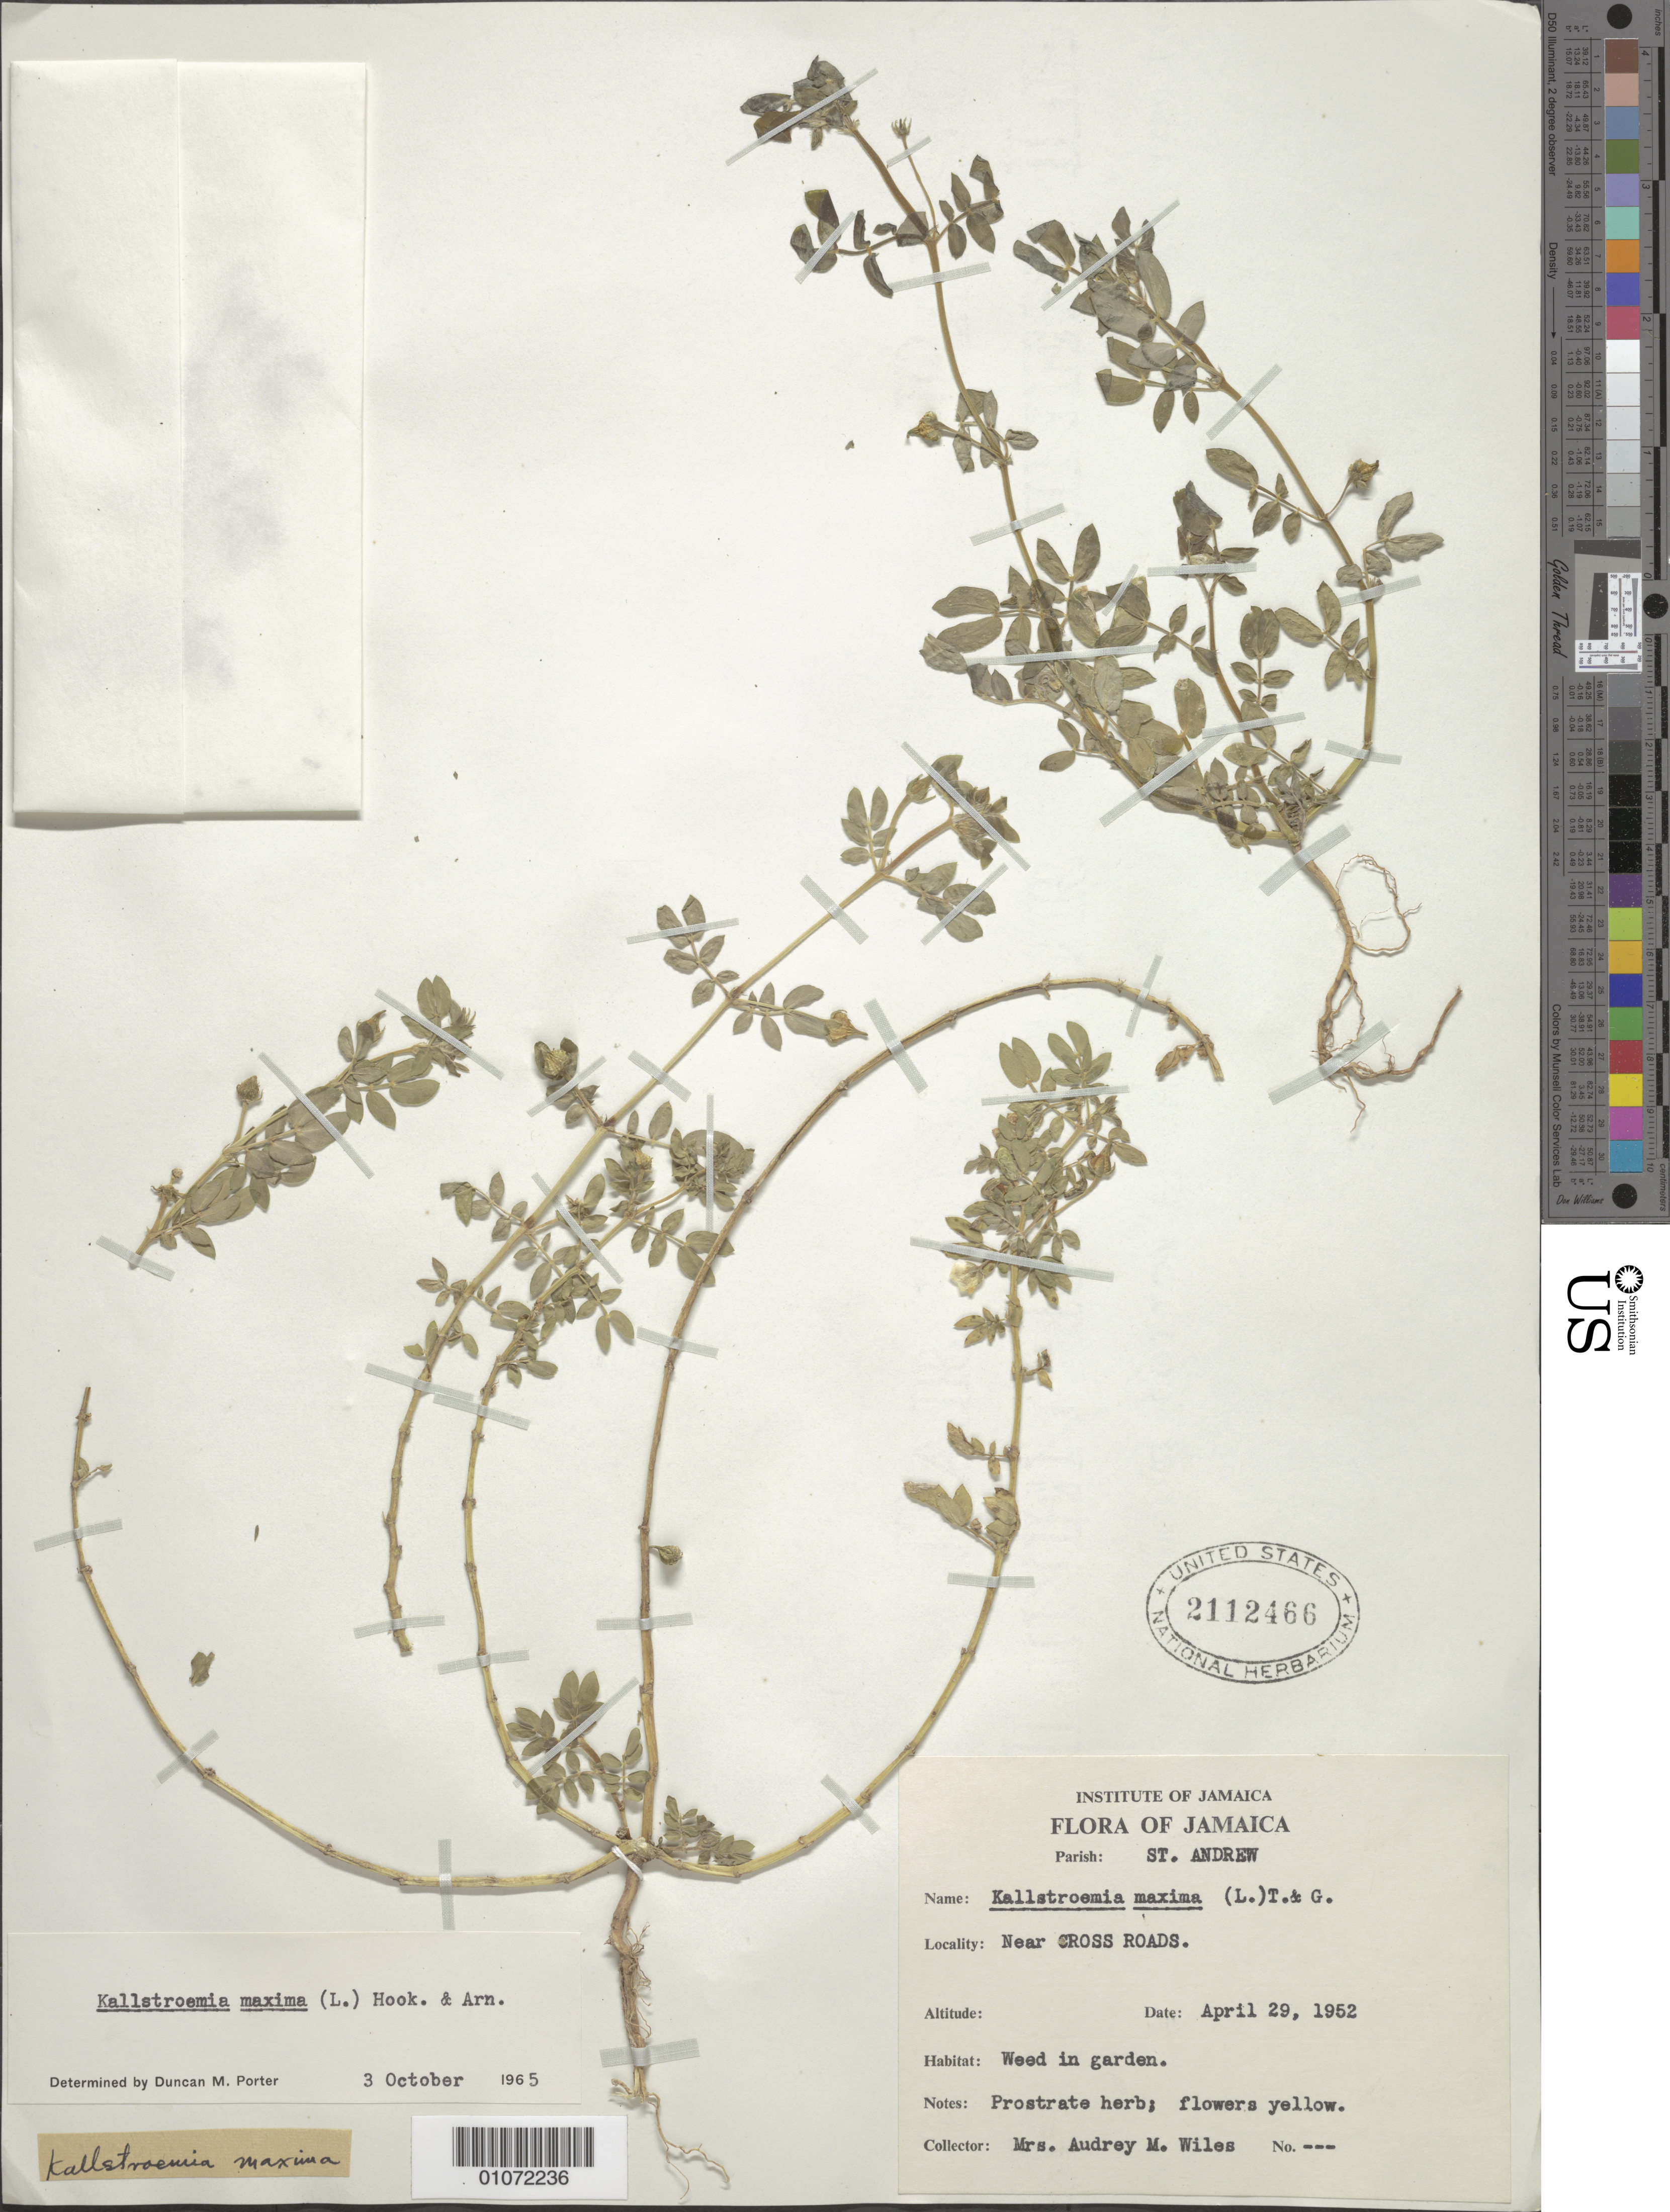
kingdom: Plantae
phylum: Tracheophyta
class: Magnoliopsida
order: Zygophyllales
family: Zygophyllaceae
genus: Kallstroemia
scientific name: Kallstroemia maxima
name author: (L.) Hook. & Arn.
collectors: A. Wiles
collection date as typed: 29 Apr 1952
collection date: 1952-04-29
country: Jamaica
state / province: Saint Andrew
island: Jamaica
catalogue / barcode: US 2112466